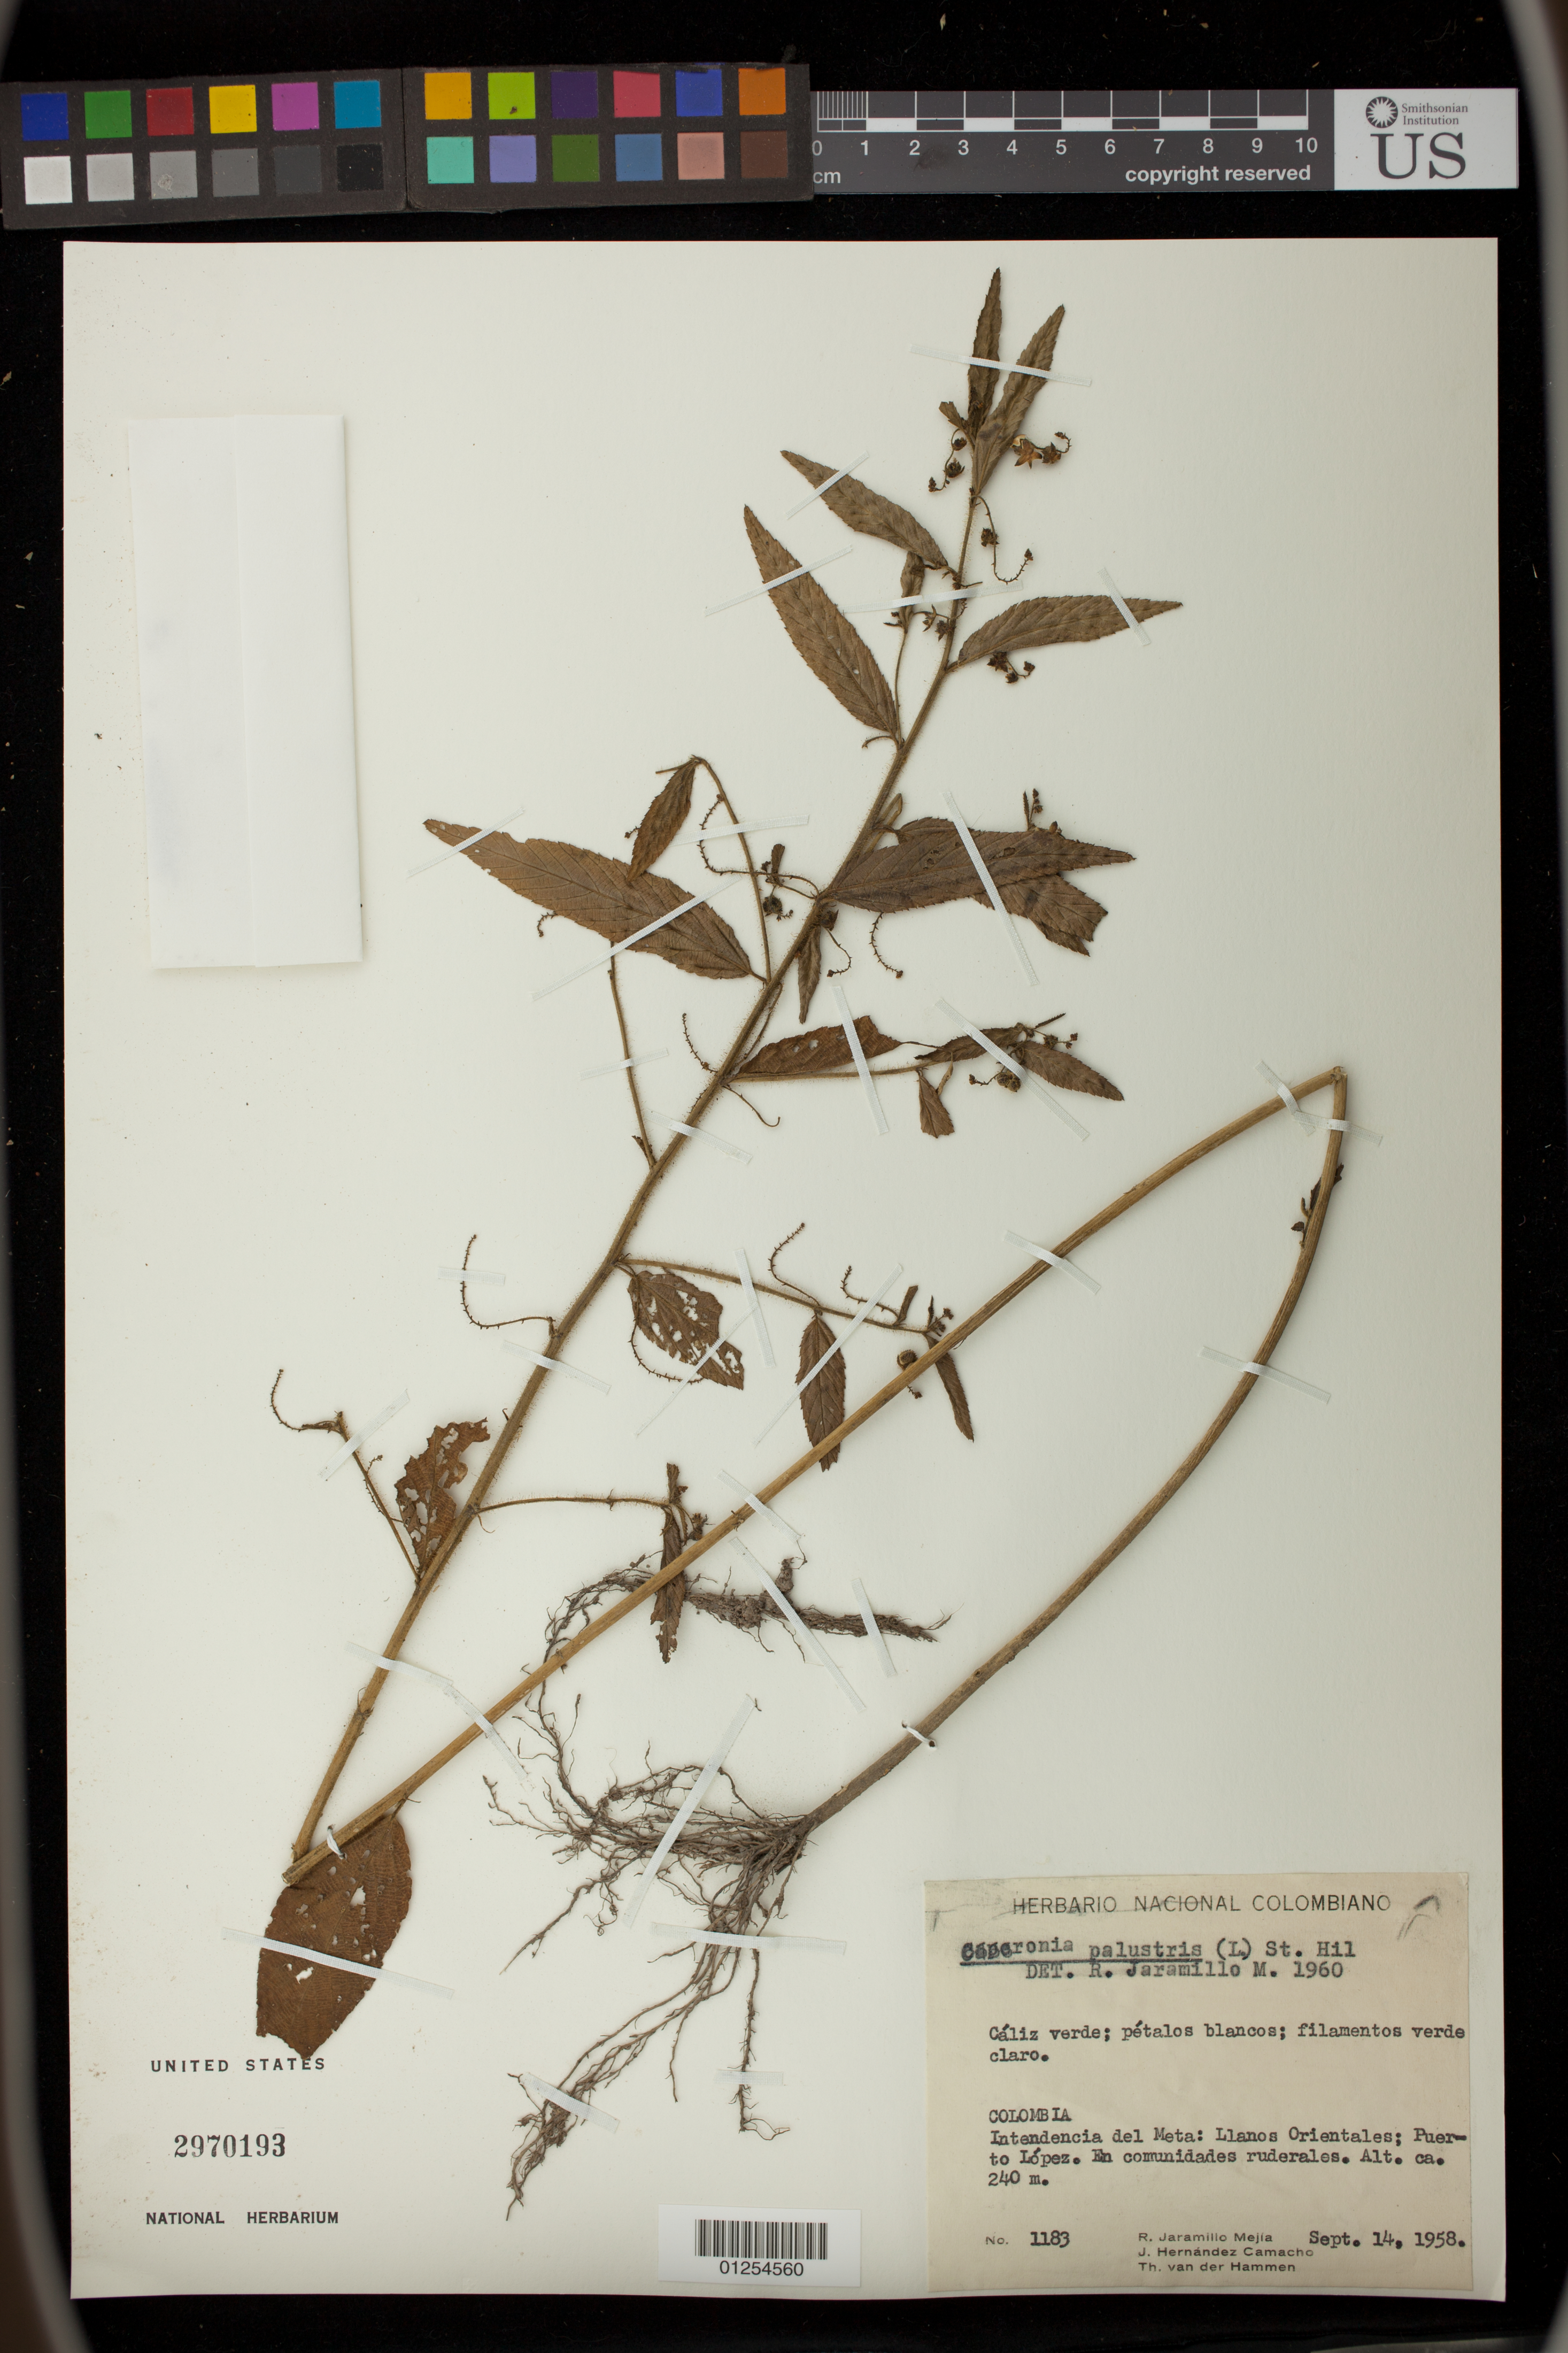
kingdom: Plantae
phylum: Tracheophyta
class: Magnoliopsida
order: Malpighiales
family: Euphorbiaceae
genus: Caperonia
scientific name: Caperonia neglecta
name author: G.L. Webster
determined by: Külkamp, Josimar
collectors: R. Mejia, J. Hernandez Camacho & T. Hammen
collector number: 1183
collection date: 1958-09-14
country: Colombia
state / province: Meta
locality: Intendencia del Meta: Llanos Orientales; Puerto López.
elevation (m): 240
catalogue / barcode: US 2970193